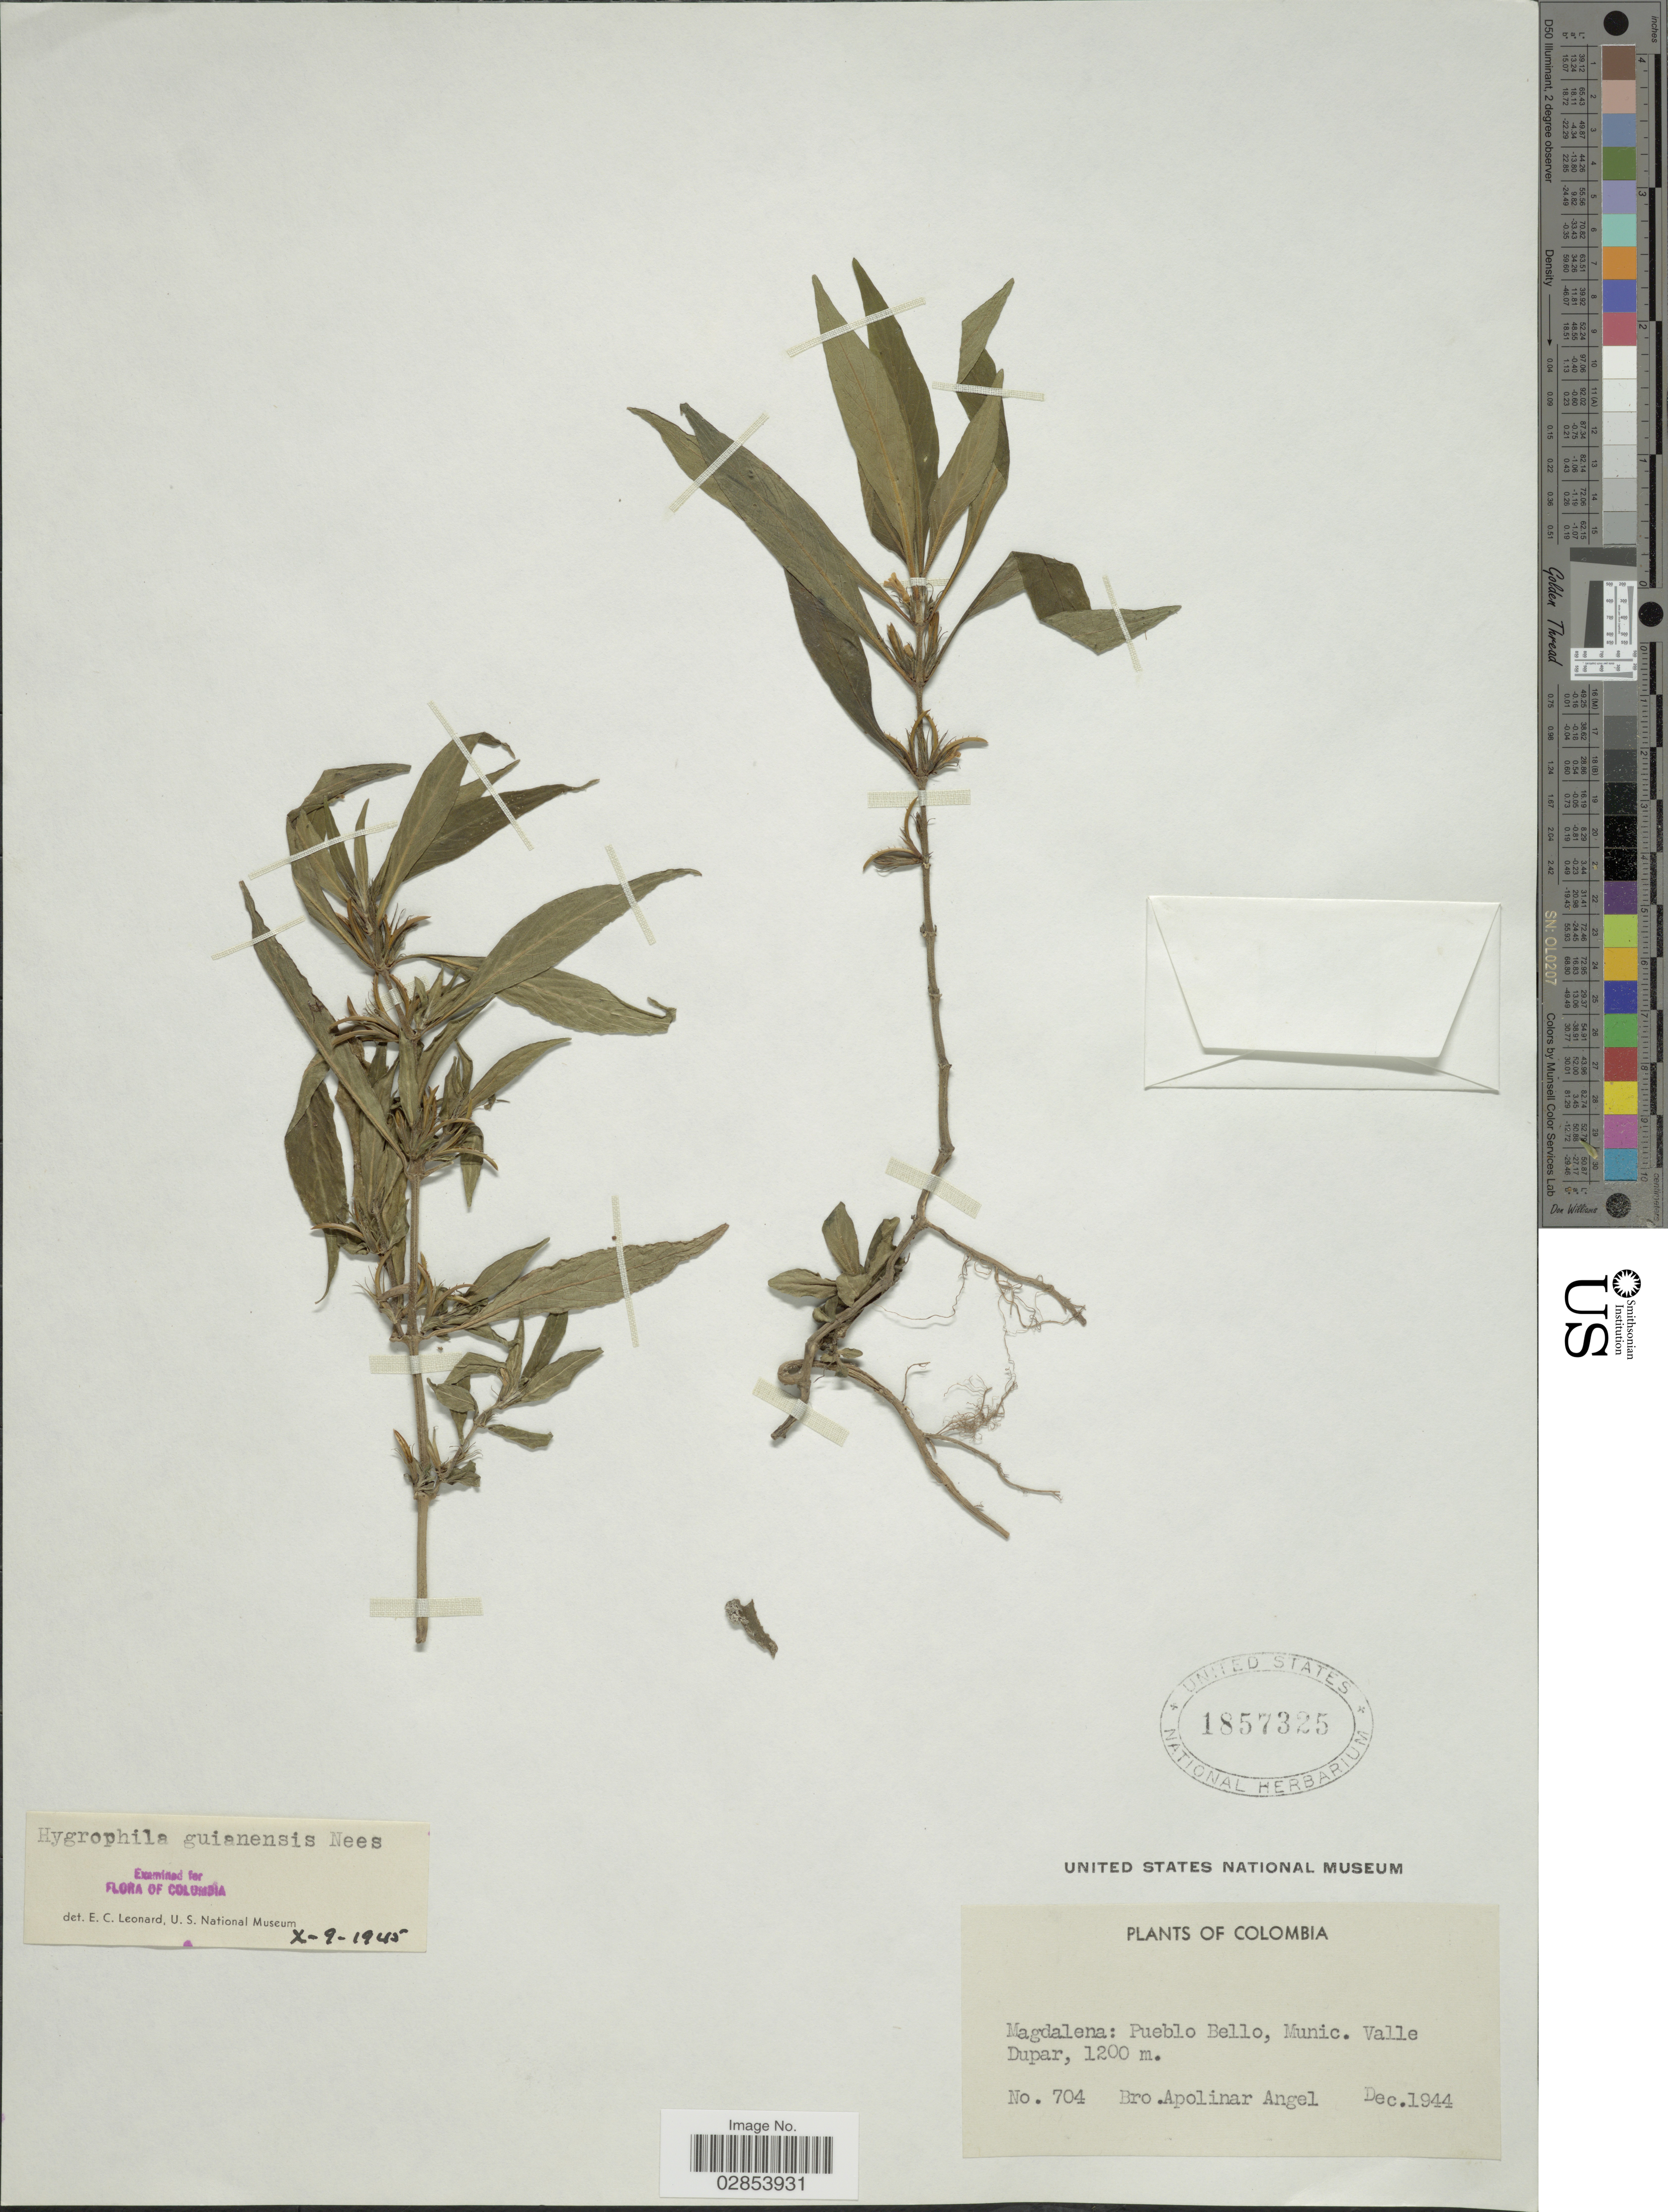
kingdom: Plantae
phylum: Tracheophyta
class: Magnoliopsida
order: Lamiales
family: Acanthaceae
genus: Hygrophila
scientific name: Hygrophila costata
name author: Nees & T. Nees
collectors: Bro. Apolinar A.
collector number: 704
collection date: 1944-12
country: Colombia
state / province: Magdalena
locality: Pueblo Bello, Munic. Valledupar.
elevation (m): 1200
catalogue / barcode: US 1857325